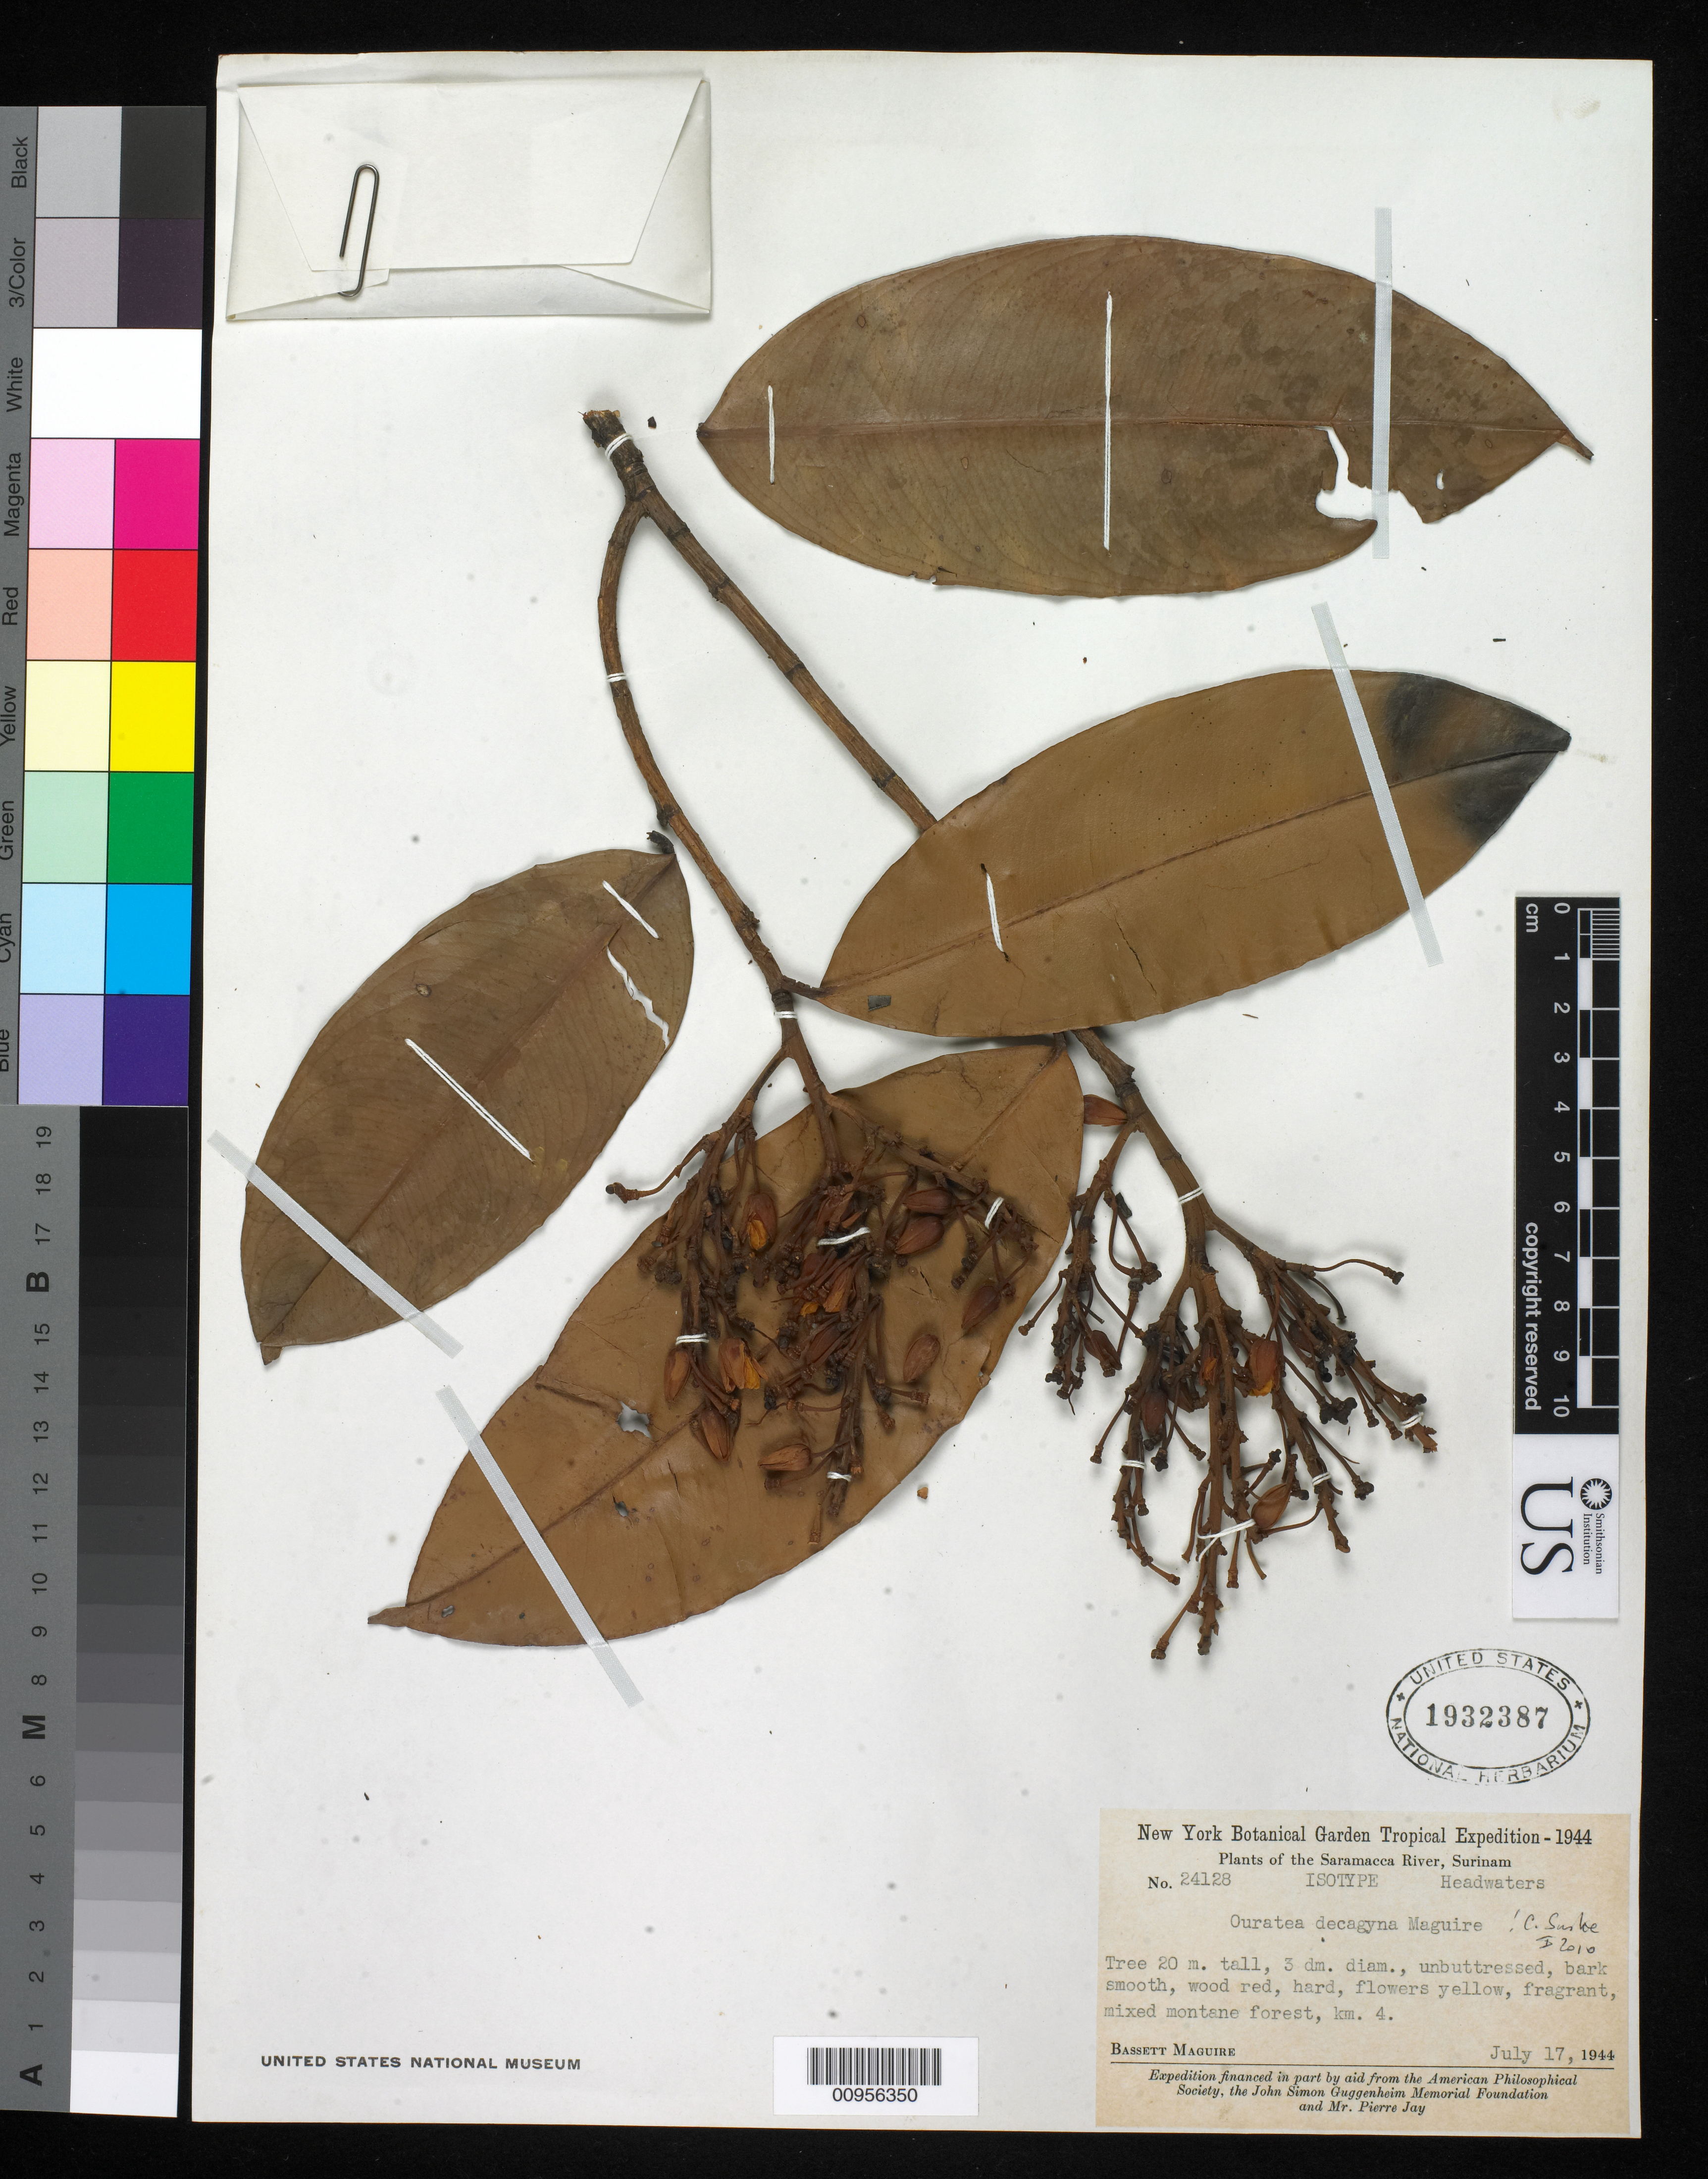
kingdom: Plantae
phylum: Tracheophyta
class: Magnoliopsida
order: Malpighiales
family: Ochnaceae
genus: Ouratea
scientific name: Ouratea decagyna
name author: Maguire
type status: Isotype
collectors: B. Maguire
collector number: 24128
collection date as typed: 17 Jul 1944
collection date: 1944-07-17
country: Suriname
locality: Saramacca River.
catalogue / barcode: US 1932387